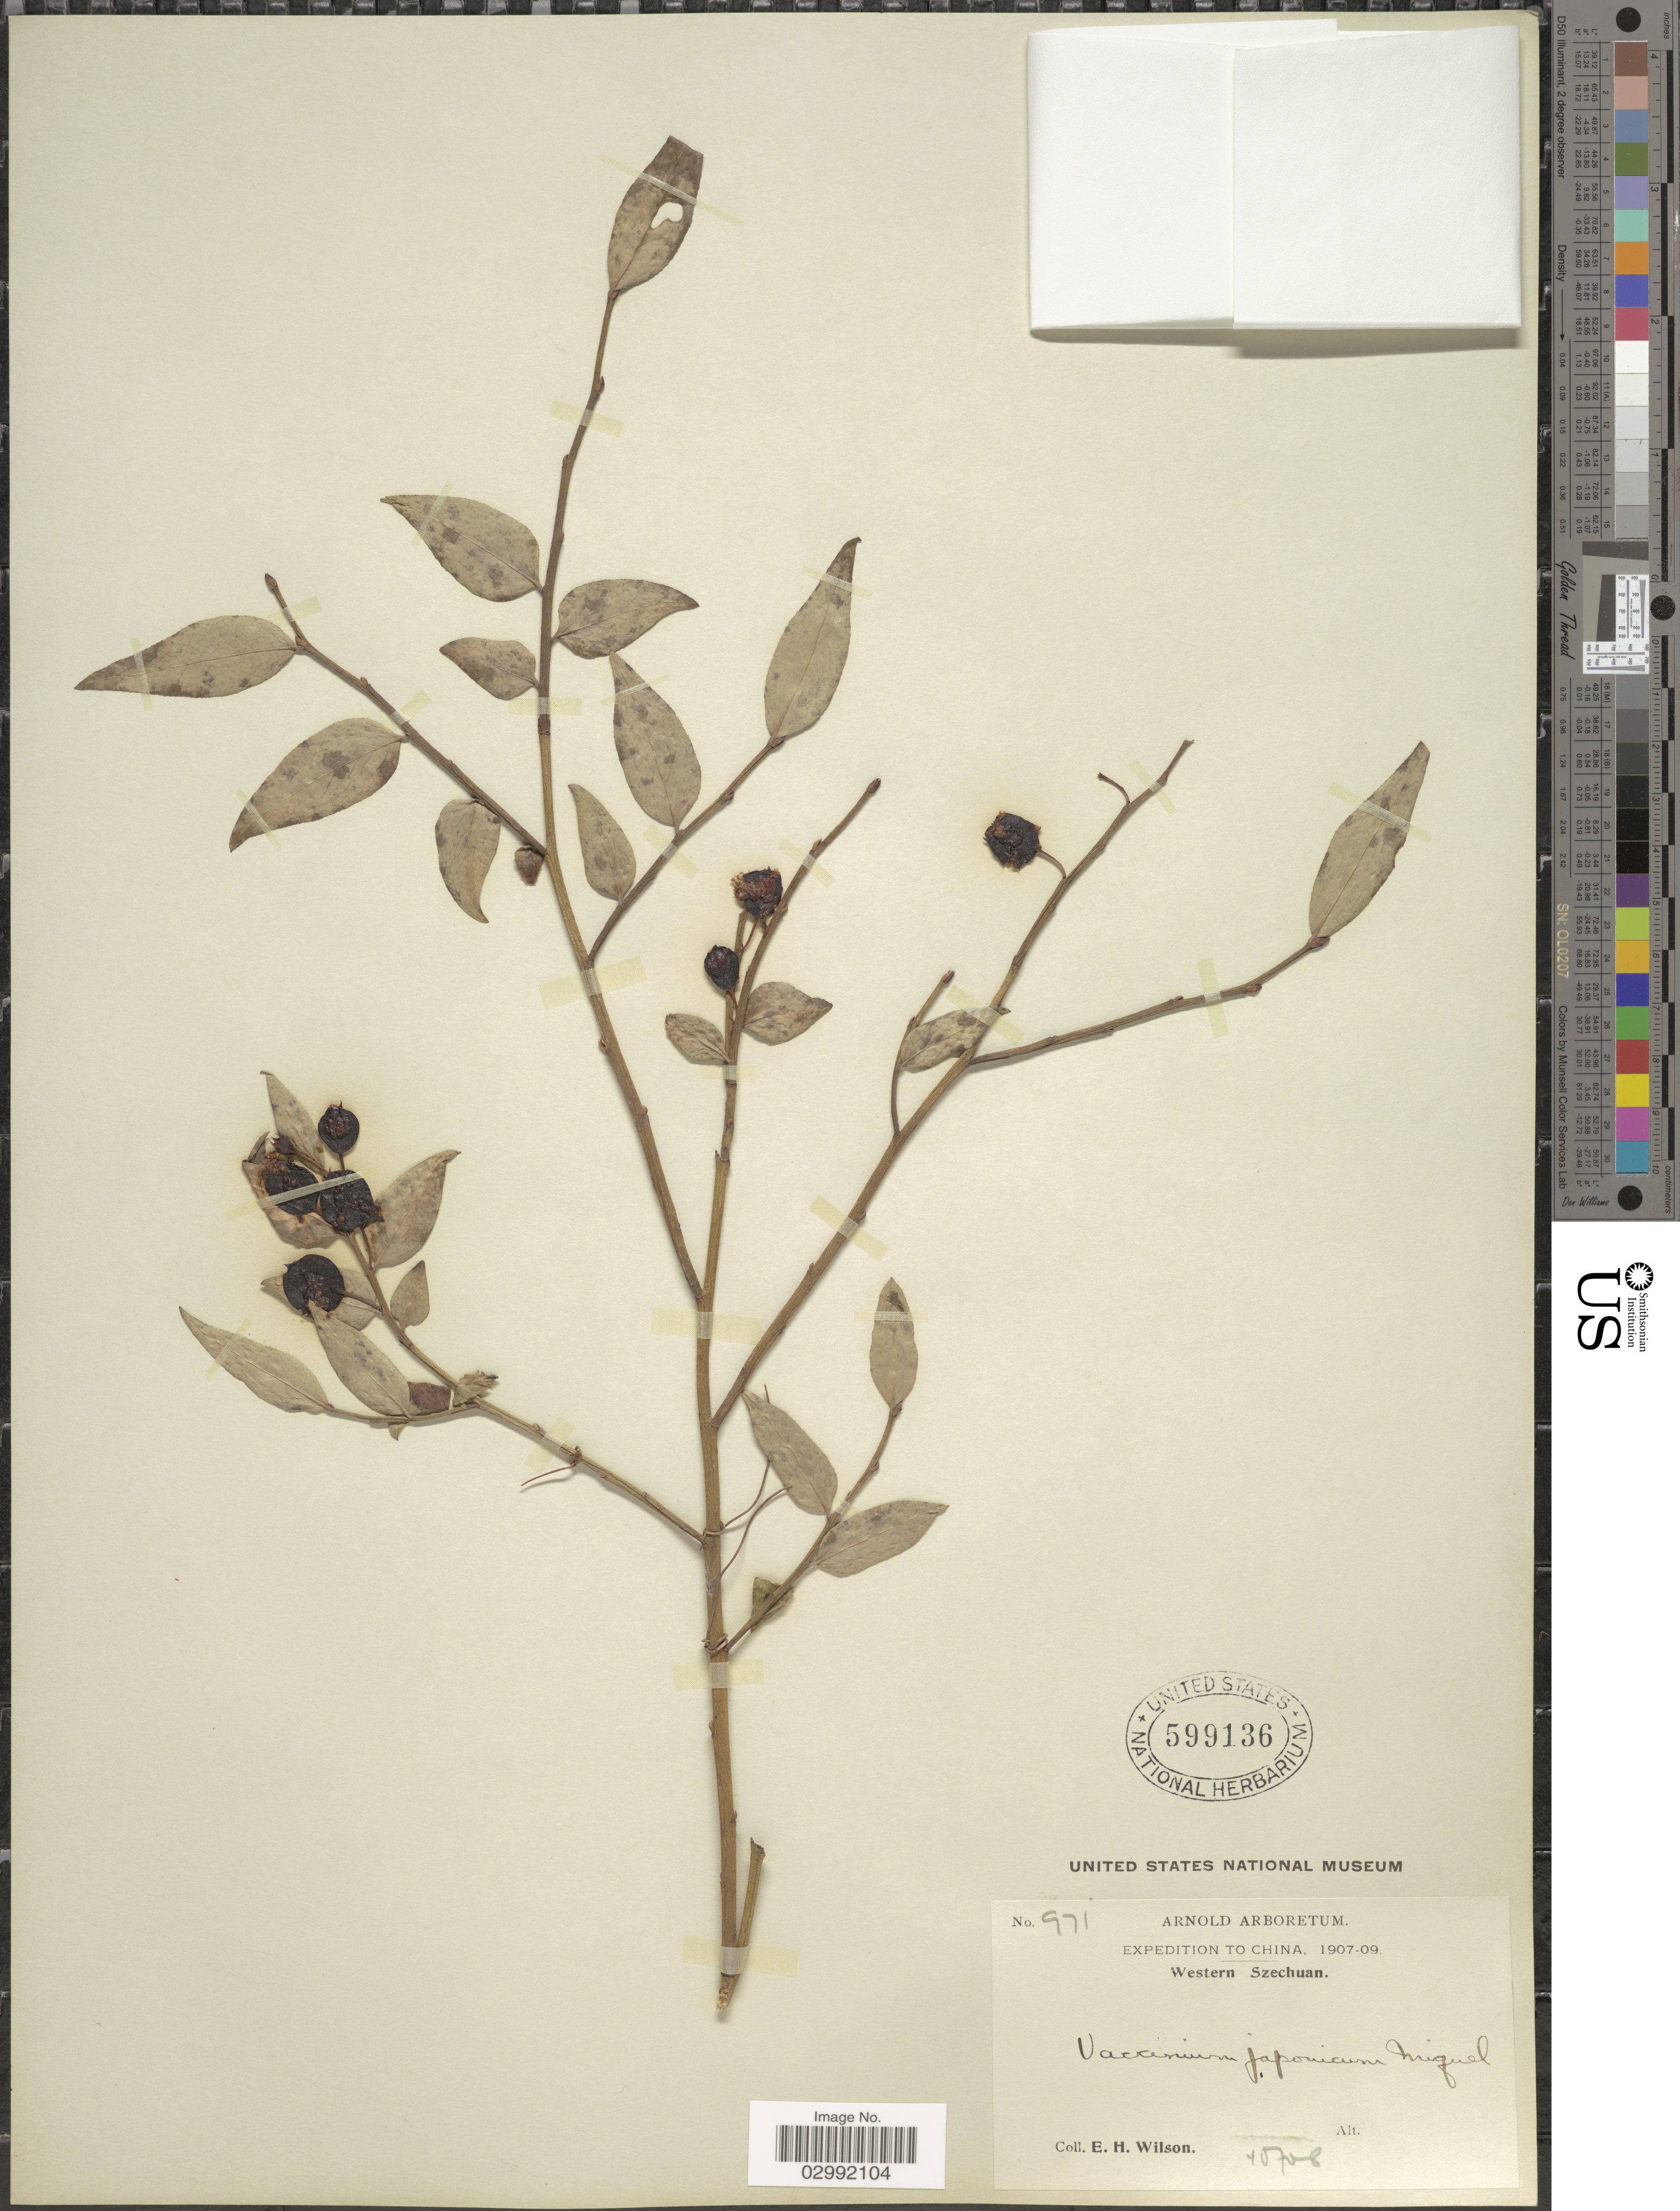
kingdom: Plantae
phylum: Tracheophyta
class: Magnoliopsida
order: Ericales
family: Ericaceae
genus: Vaccinium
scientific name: Vaccinium japonicum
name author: Miq.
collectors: E. Wilson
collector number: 971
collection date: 1908-10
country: China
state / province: Sichuan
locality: Western Szechuan.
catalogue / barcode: US 599136